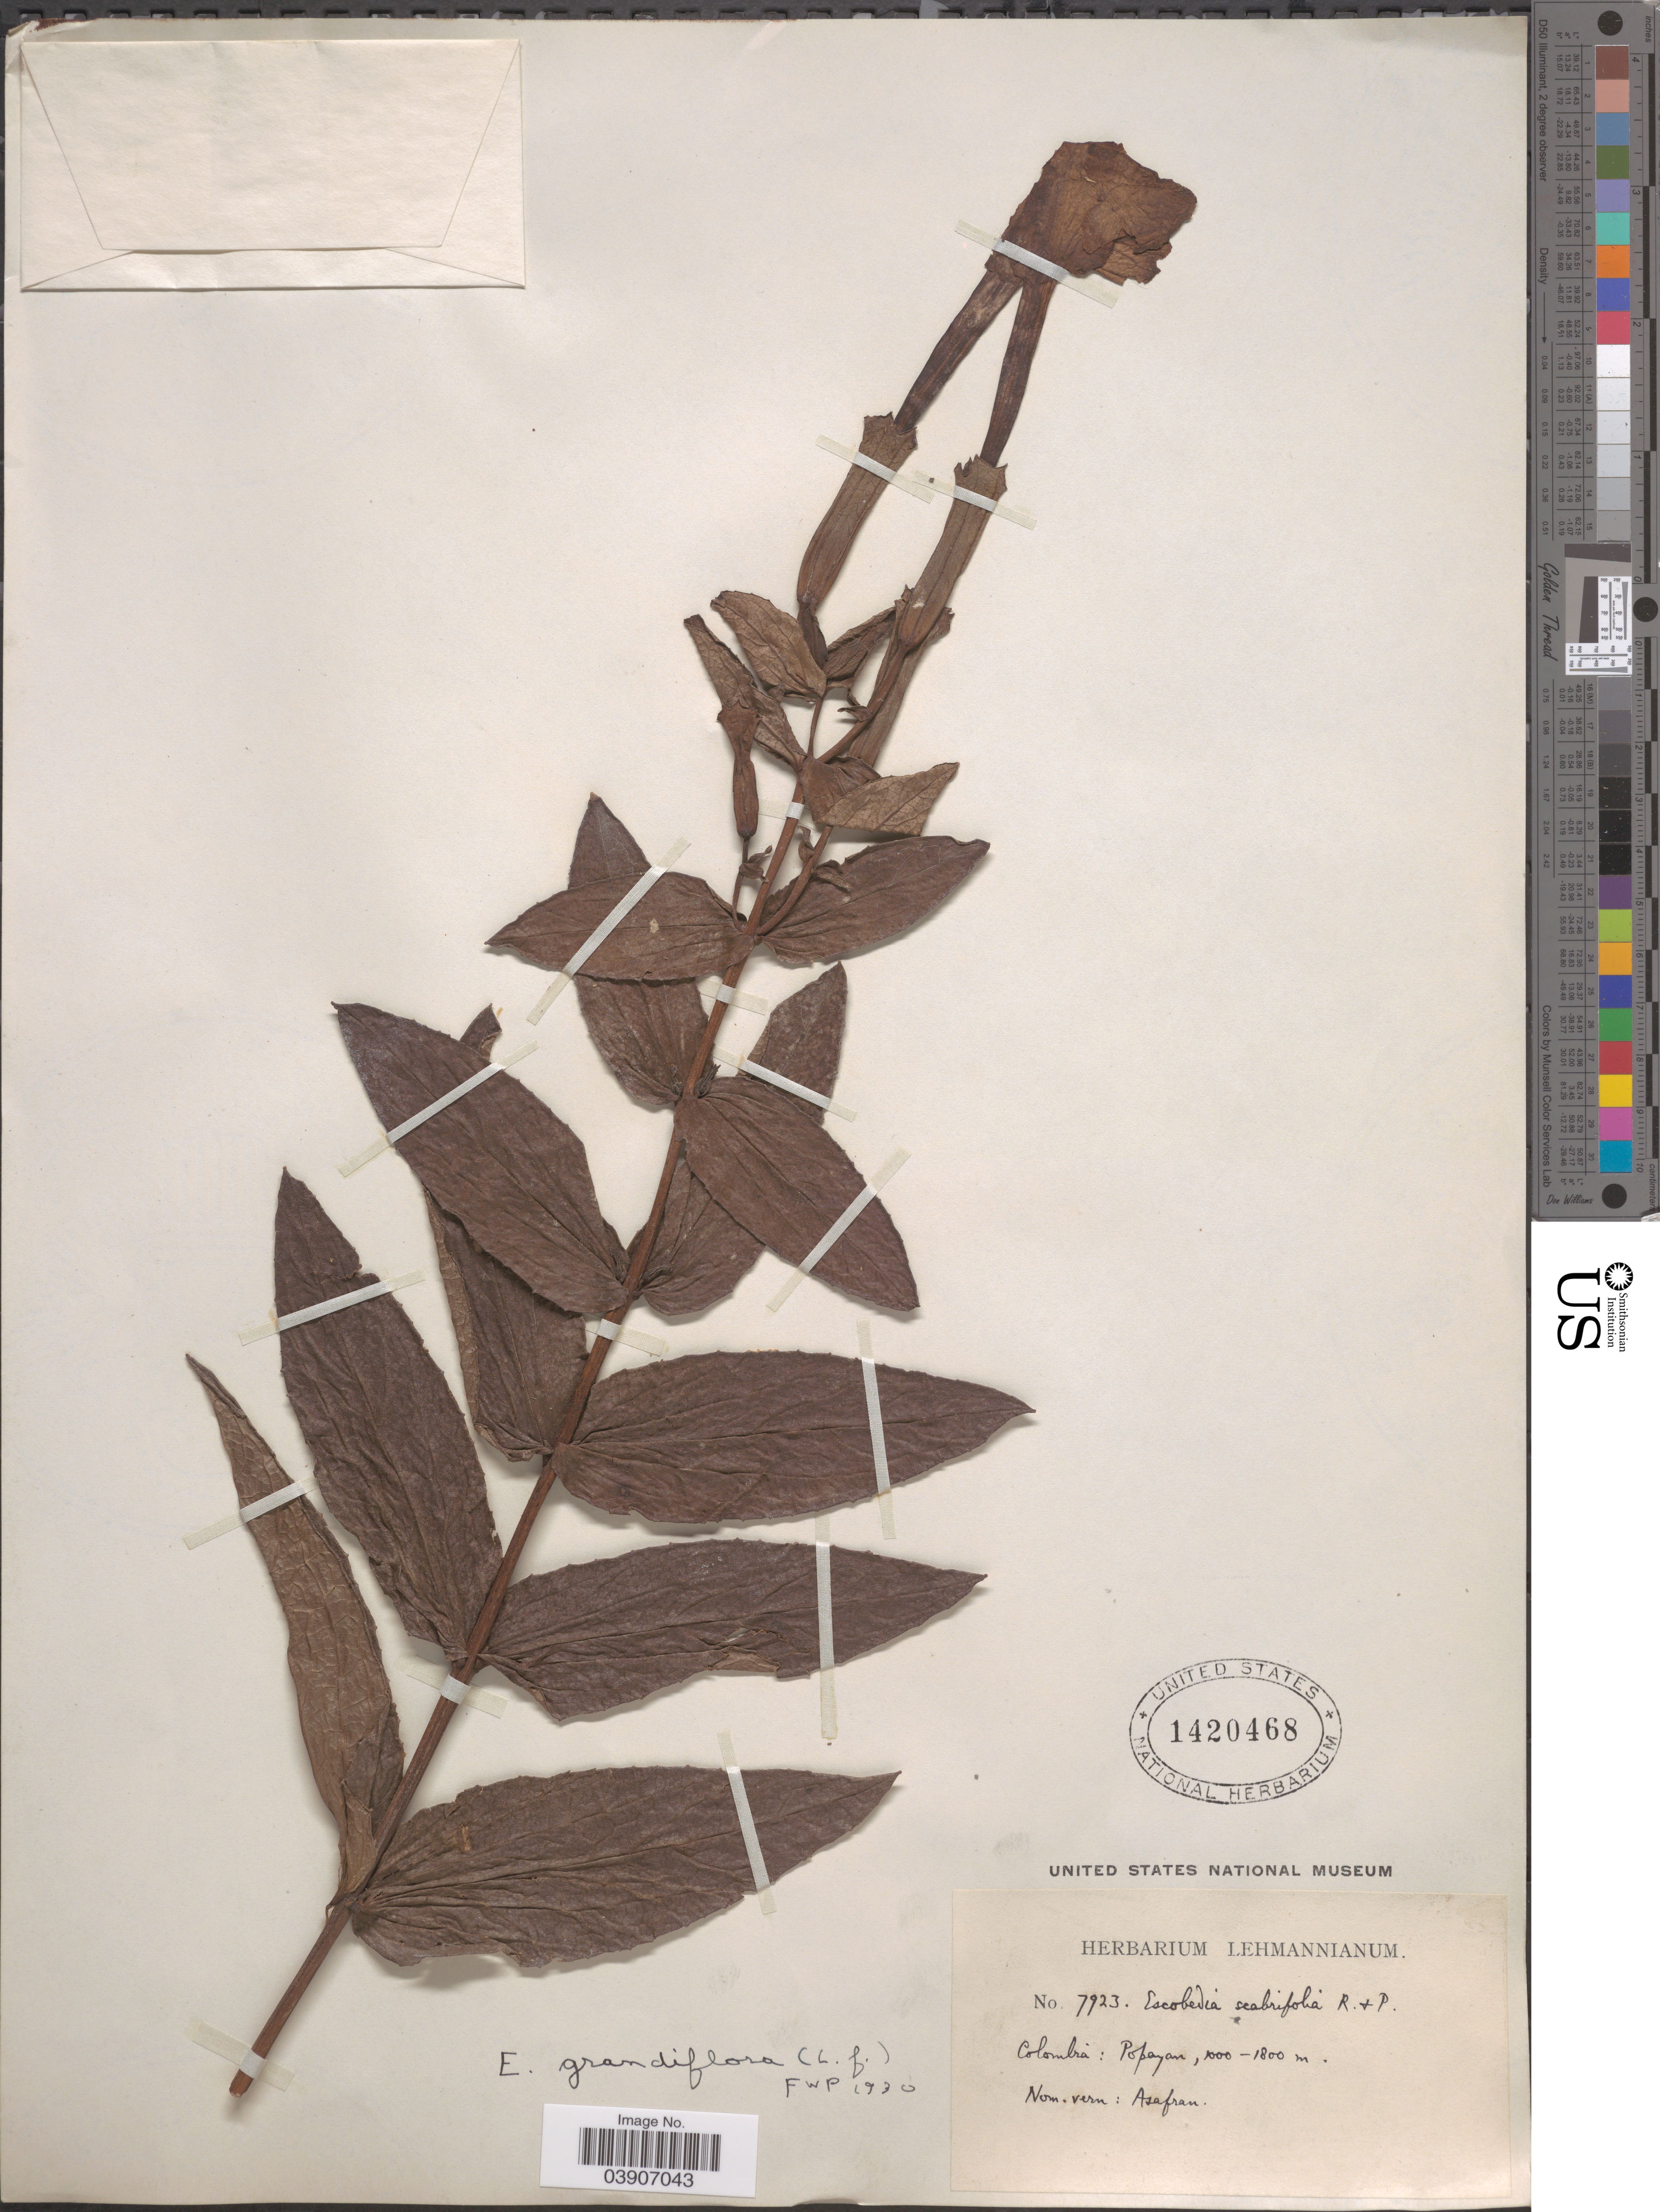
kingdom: Plantae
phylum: Tracheophyta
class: Magnoliopsida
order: Lamiales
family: Orobanchaceae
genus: Escobedia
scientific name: Escobedia grandiflora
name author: (L. f.) Kuntze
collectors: -. Lehmann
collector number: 7923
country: Colombia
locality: Popayan.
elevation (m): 1000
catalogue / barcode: US 1420468